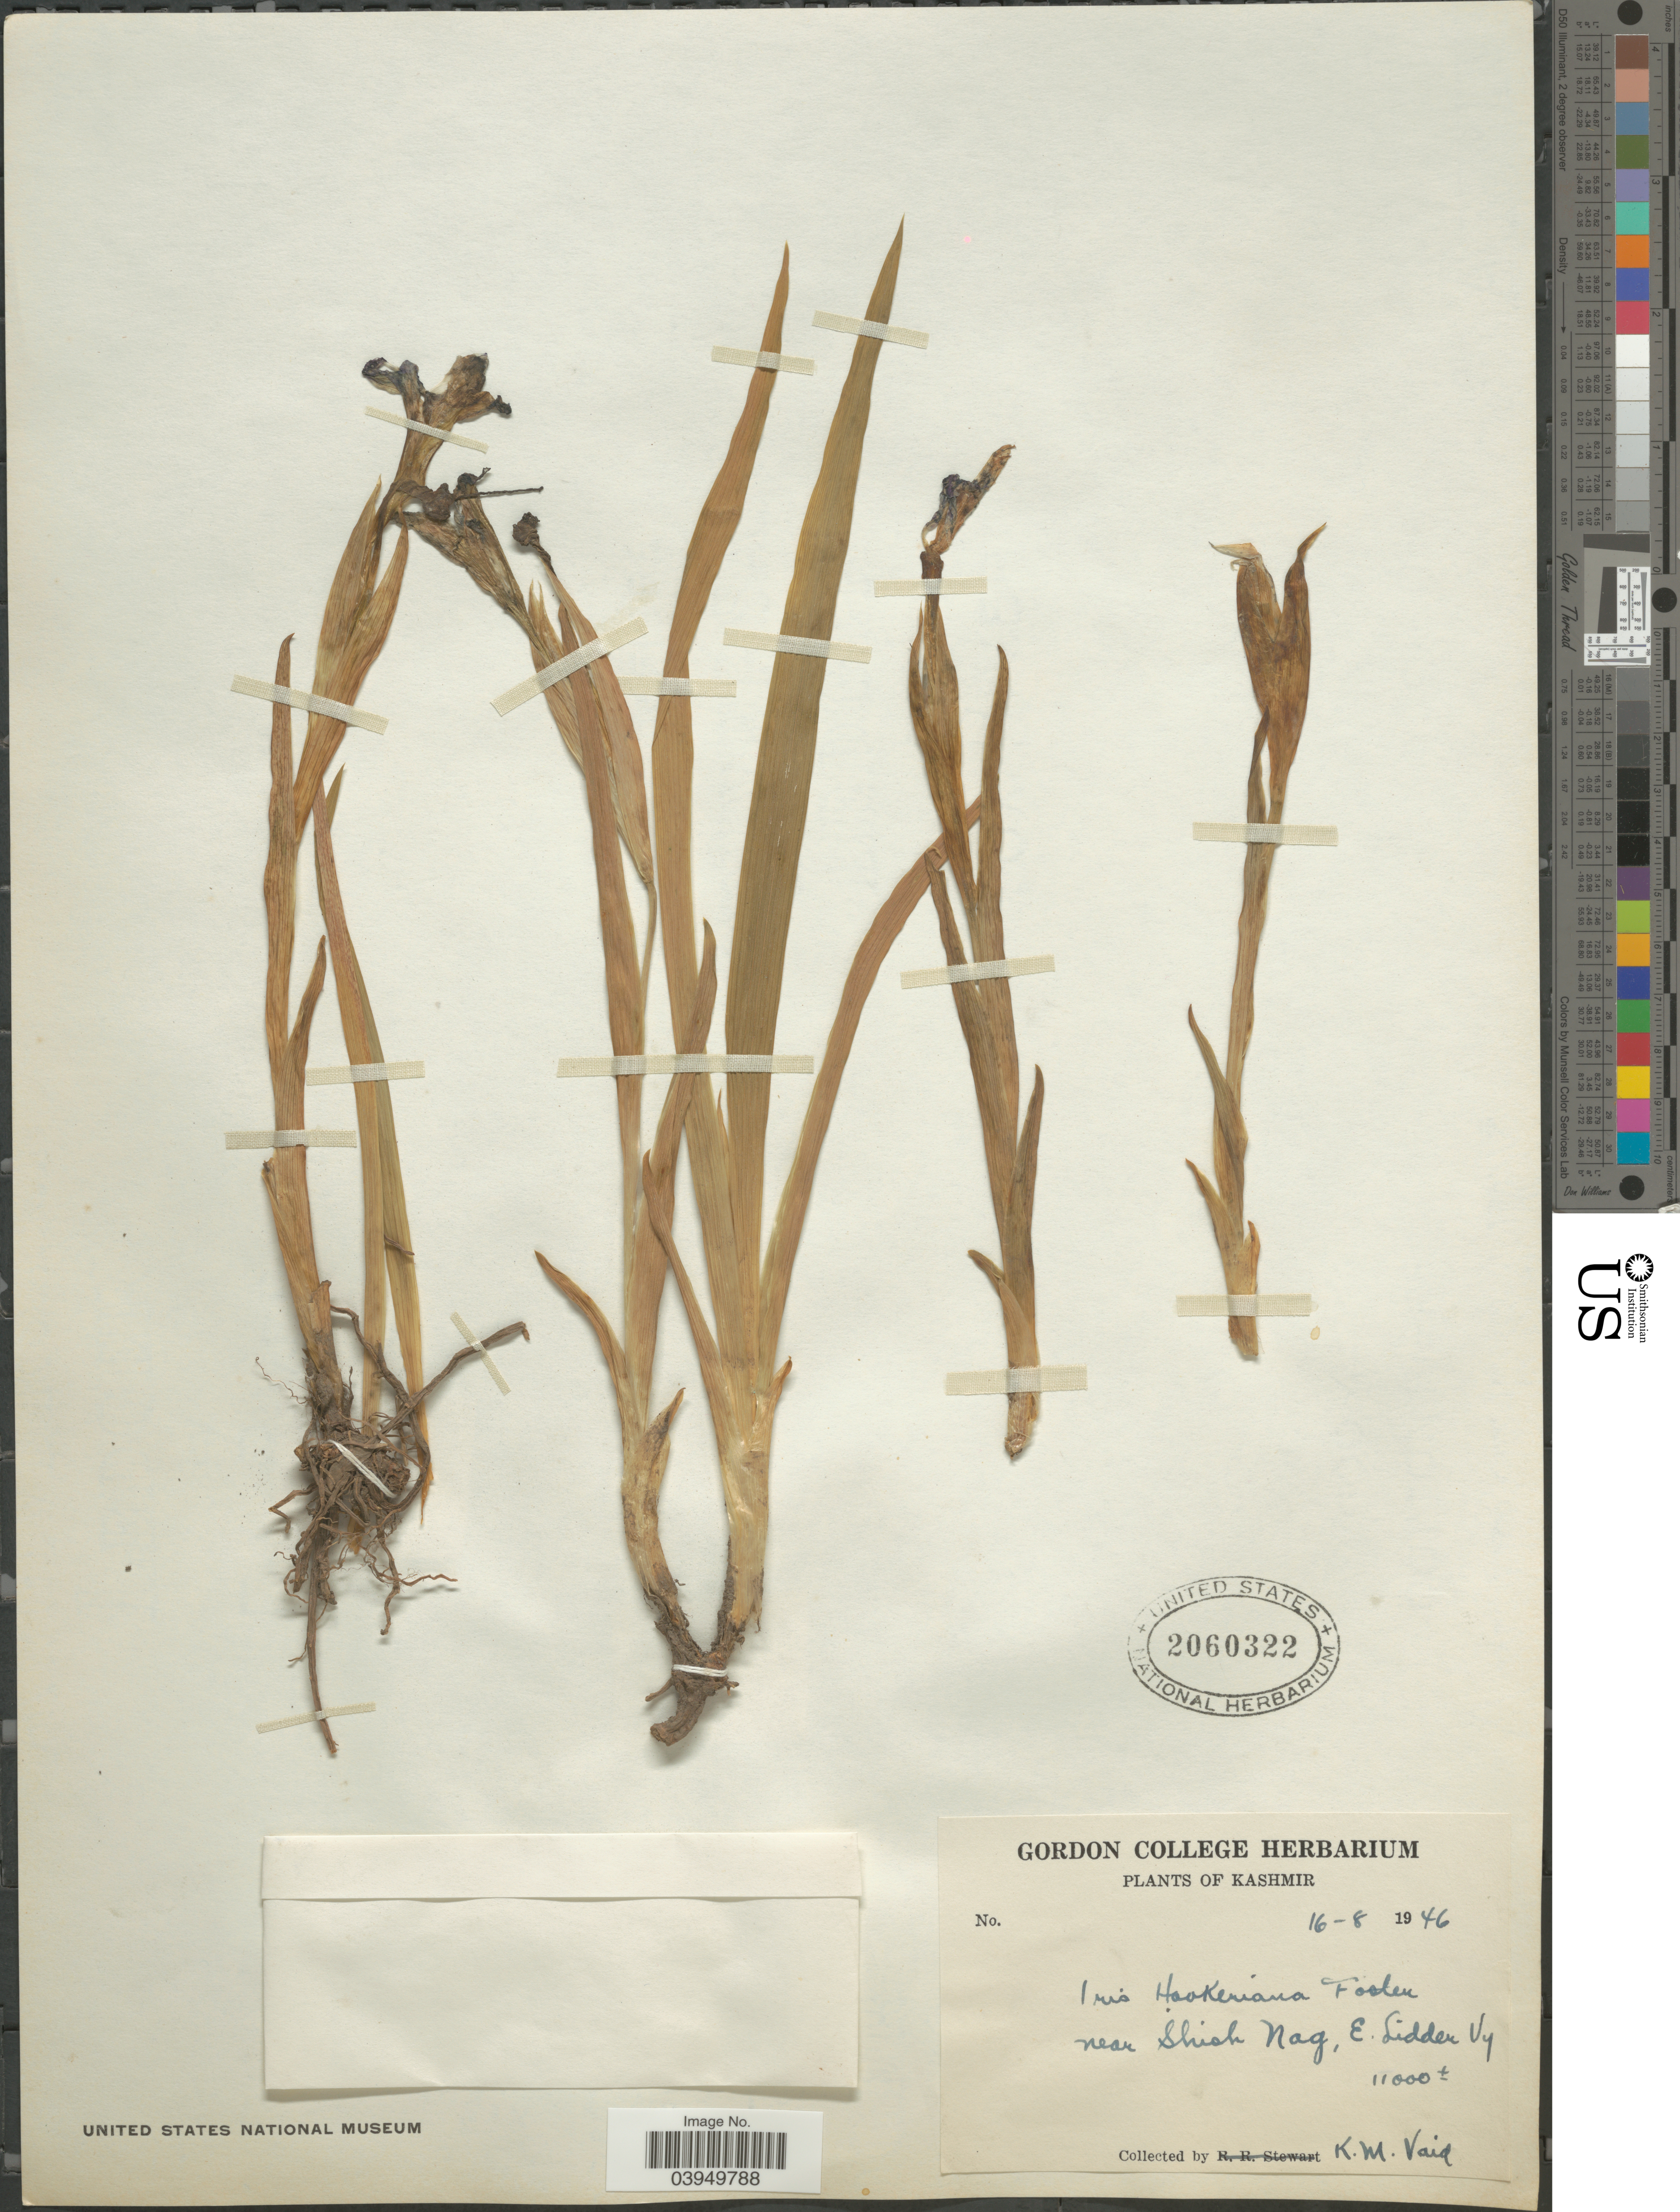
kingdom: Plantae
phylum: Tracheophyta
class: Liliopsida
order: Asparagales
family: Iridaceae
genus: Iris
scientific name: Iris hookeriana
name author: Foster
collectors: K. Vaid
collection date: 1946-08-16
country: India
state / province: Jammu and Kashmir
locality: Kashmir. Near Shish Nag, E. Lidder Vy.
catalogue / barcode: US 2060322